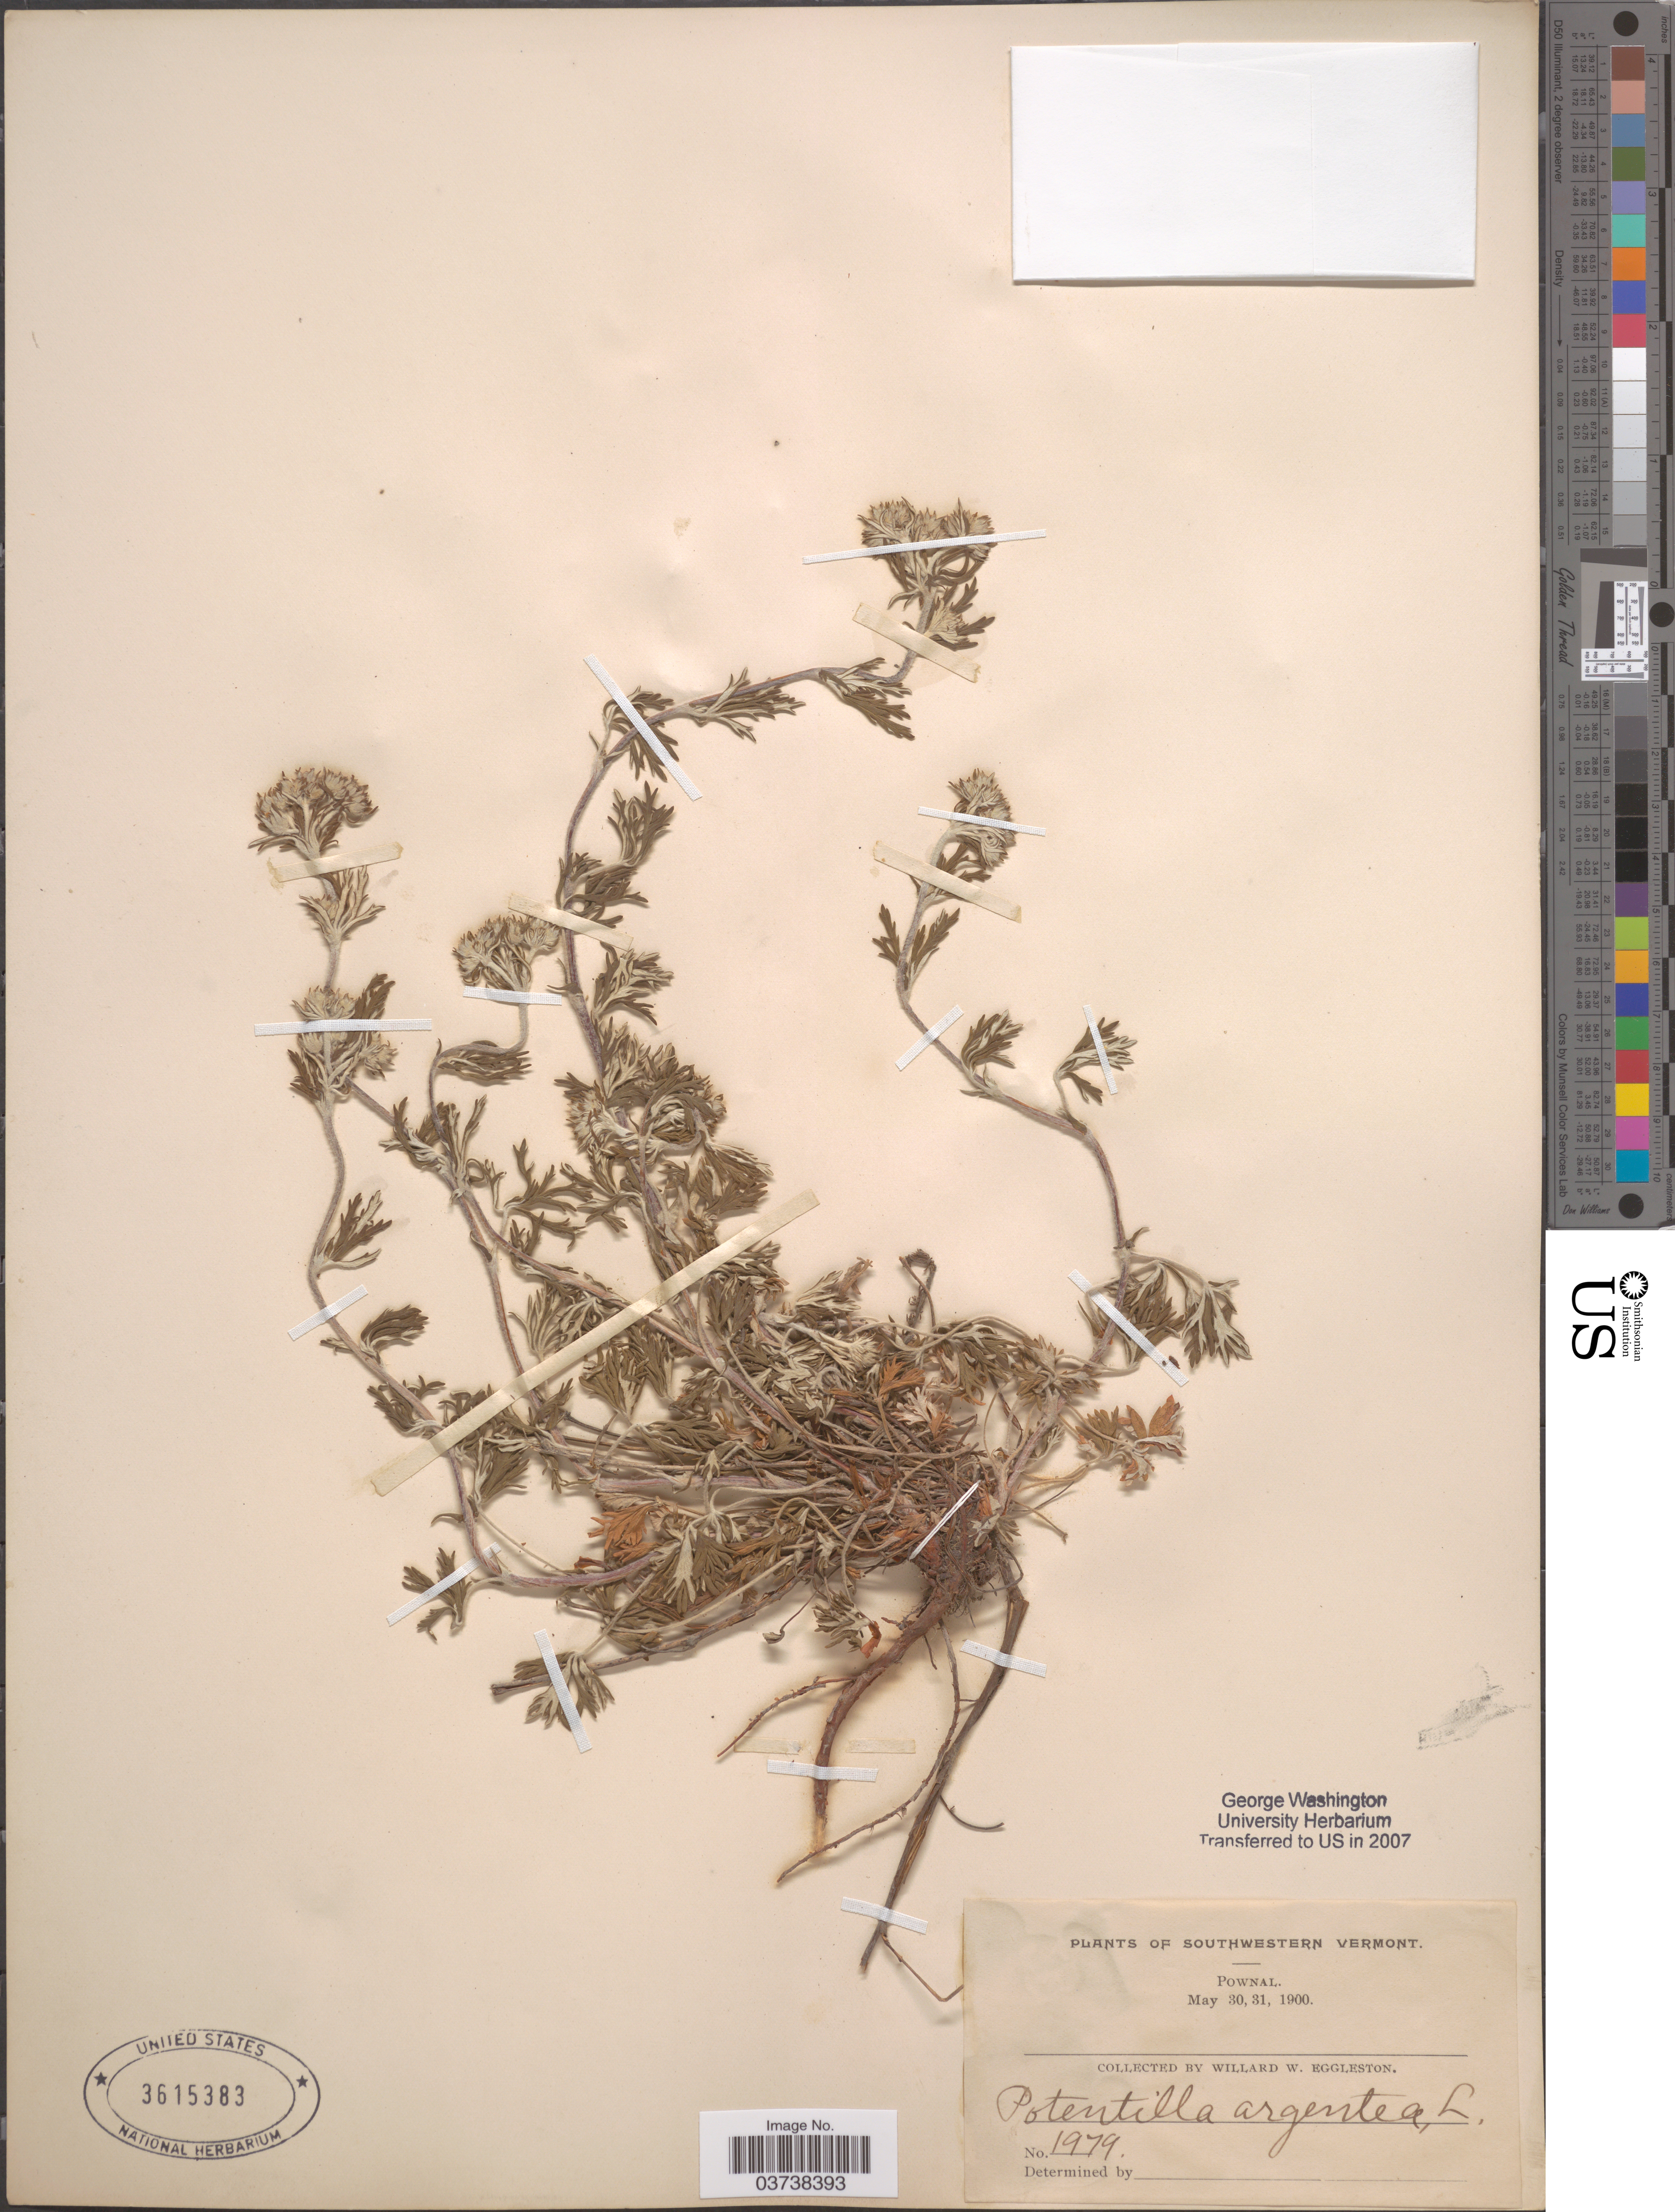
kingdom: Plantae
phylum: Tracheophyta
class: Magnoliopsida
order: Rosales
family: Rosaceae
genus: Potentilla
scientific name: Potentilla argentea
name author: L.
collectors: W. W. Eggleston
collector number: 1979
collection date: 1900-05-30/1900-05-31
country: United States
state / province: Vermont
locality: Southwestern Vermont. Pownal.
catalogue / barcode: US 3615383